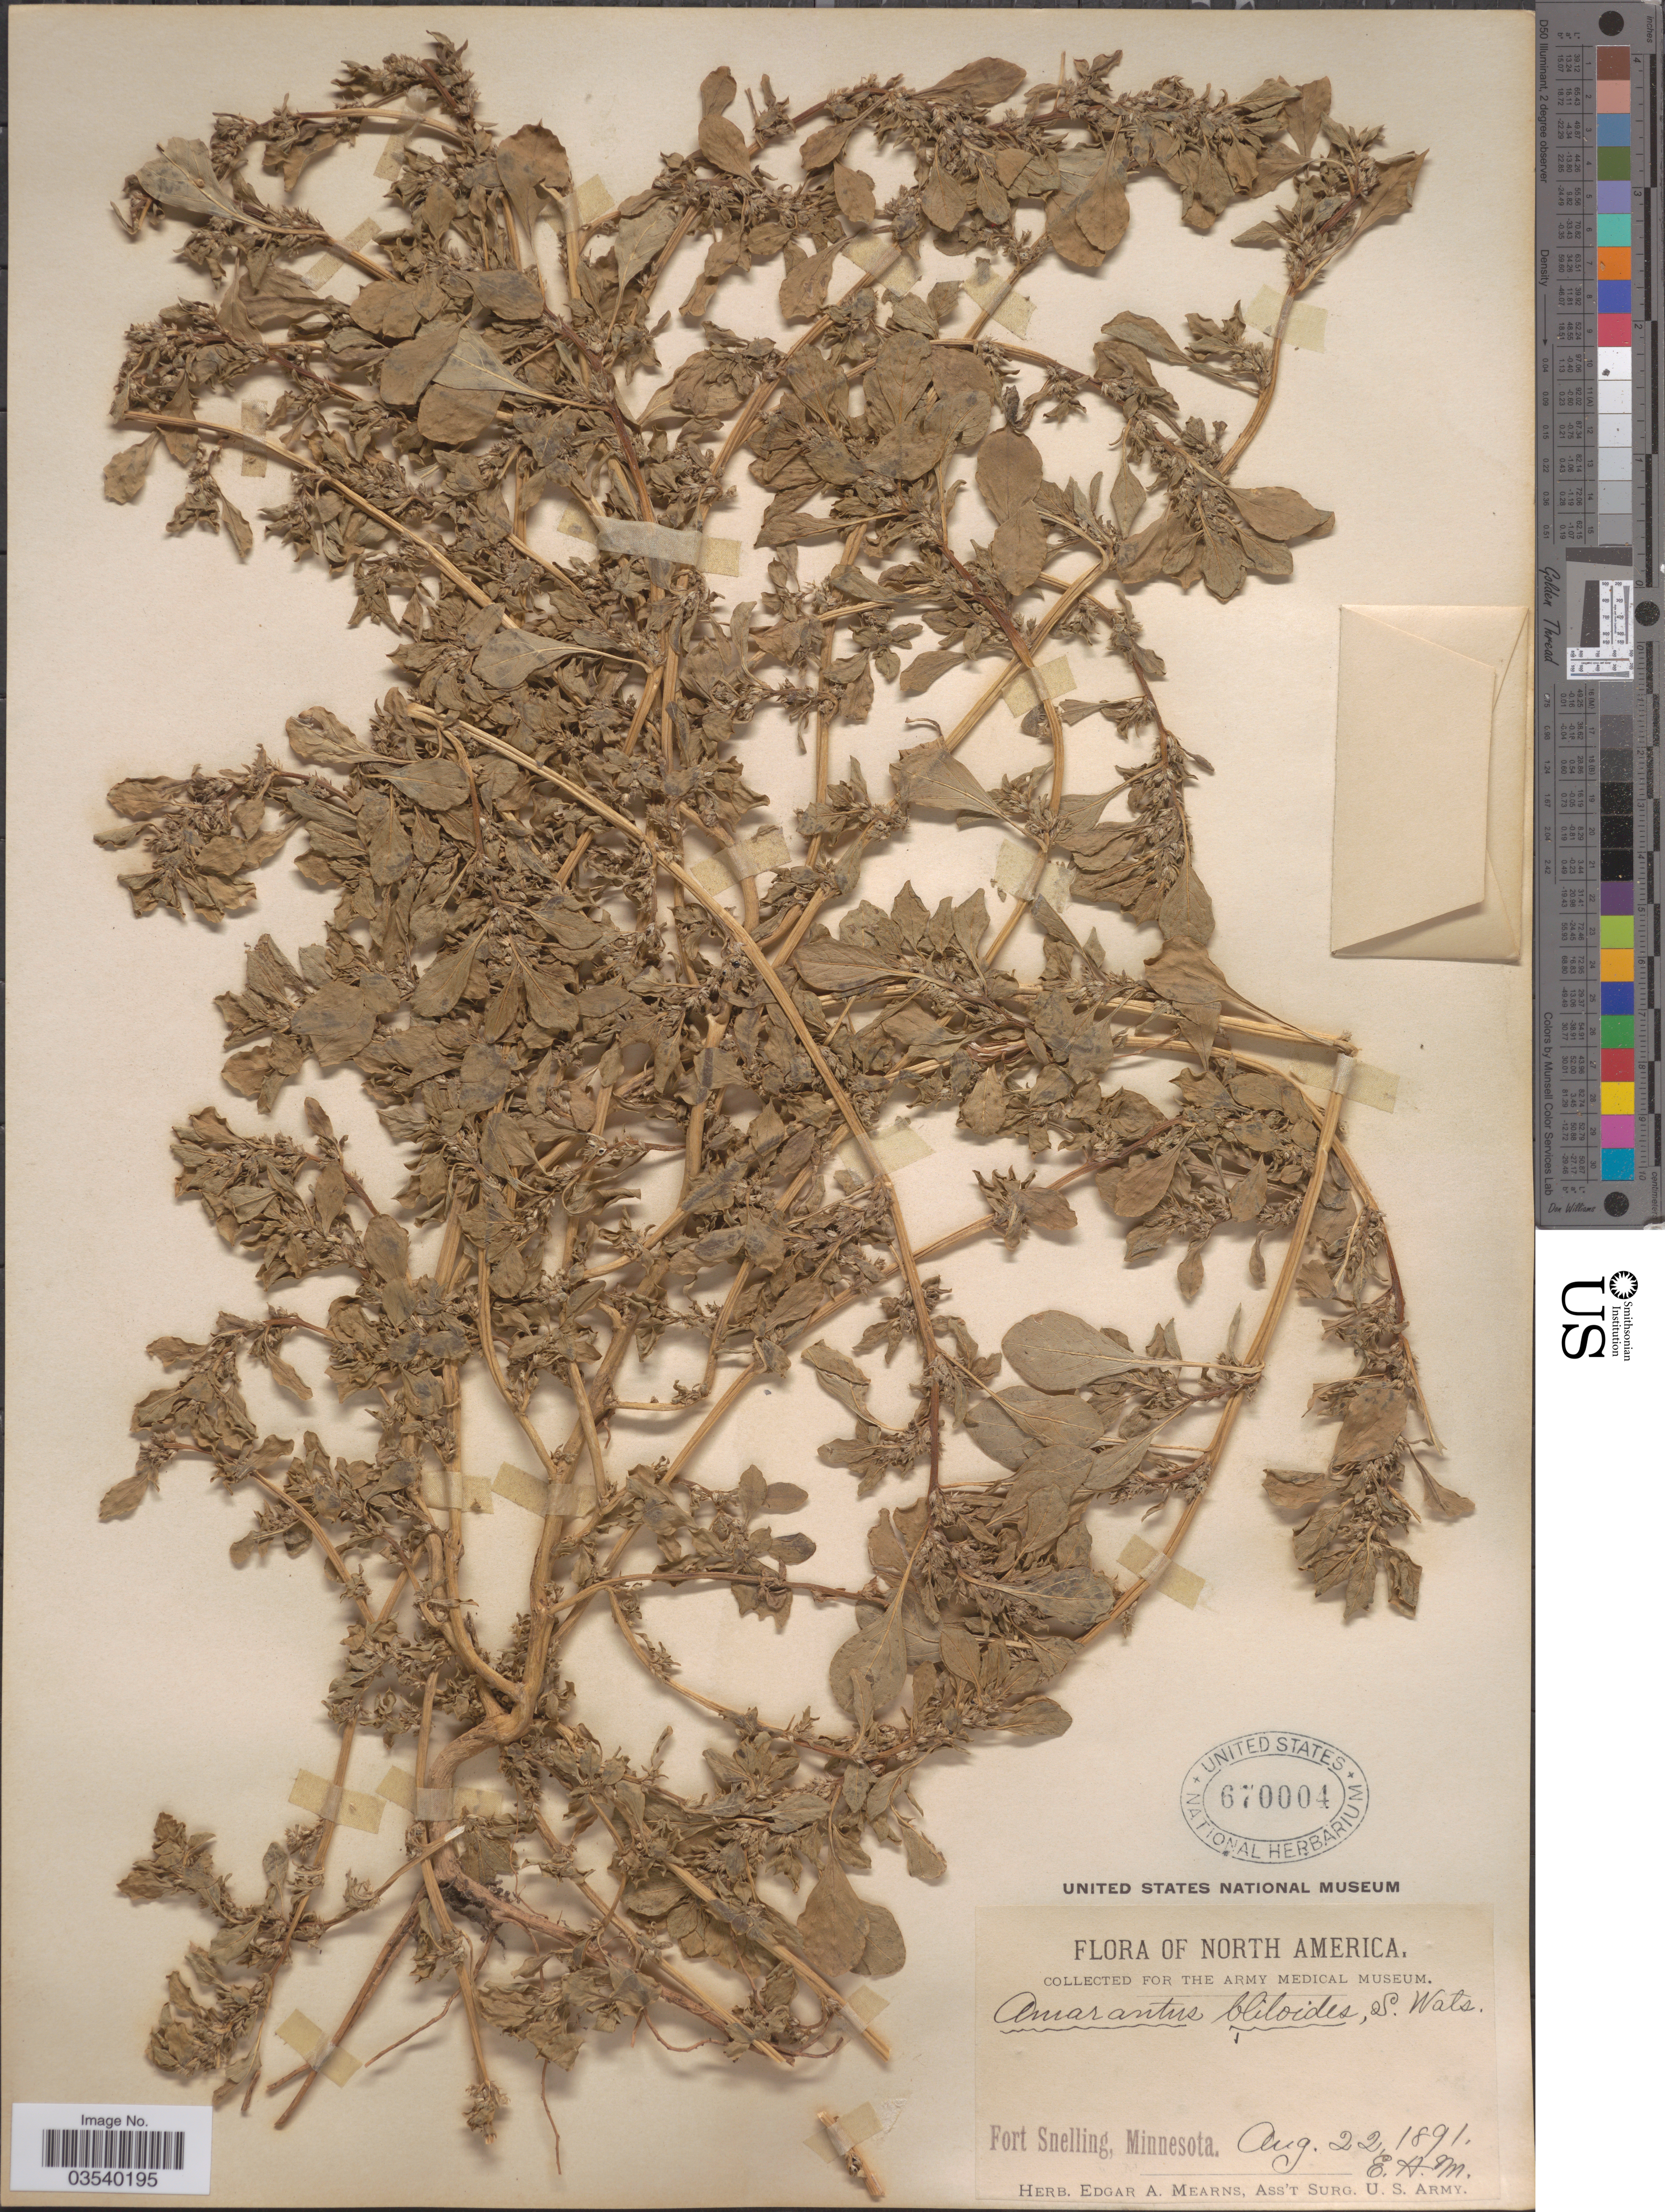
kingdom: Plantae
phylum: Tracheophyta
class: Magnoliopsida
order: Caryophyllales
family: Amaranthaceae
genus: Amaranthus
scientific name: Amaranthus blitoides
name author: S. Watson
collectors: E. A. Mearns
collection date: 1891-08-22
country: United States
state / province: Minnesota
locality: Fort Snelling.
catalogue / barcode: US 670004